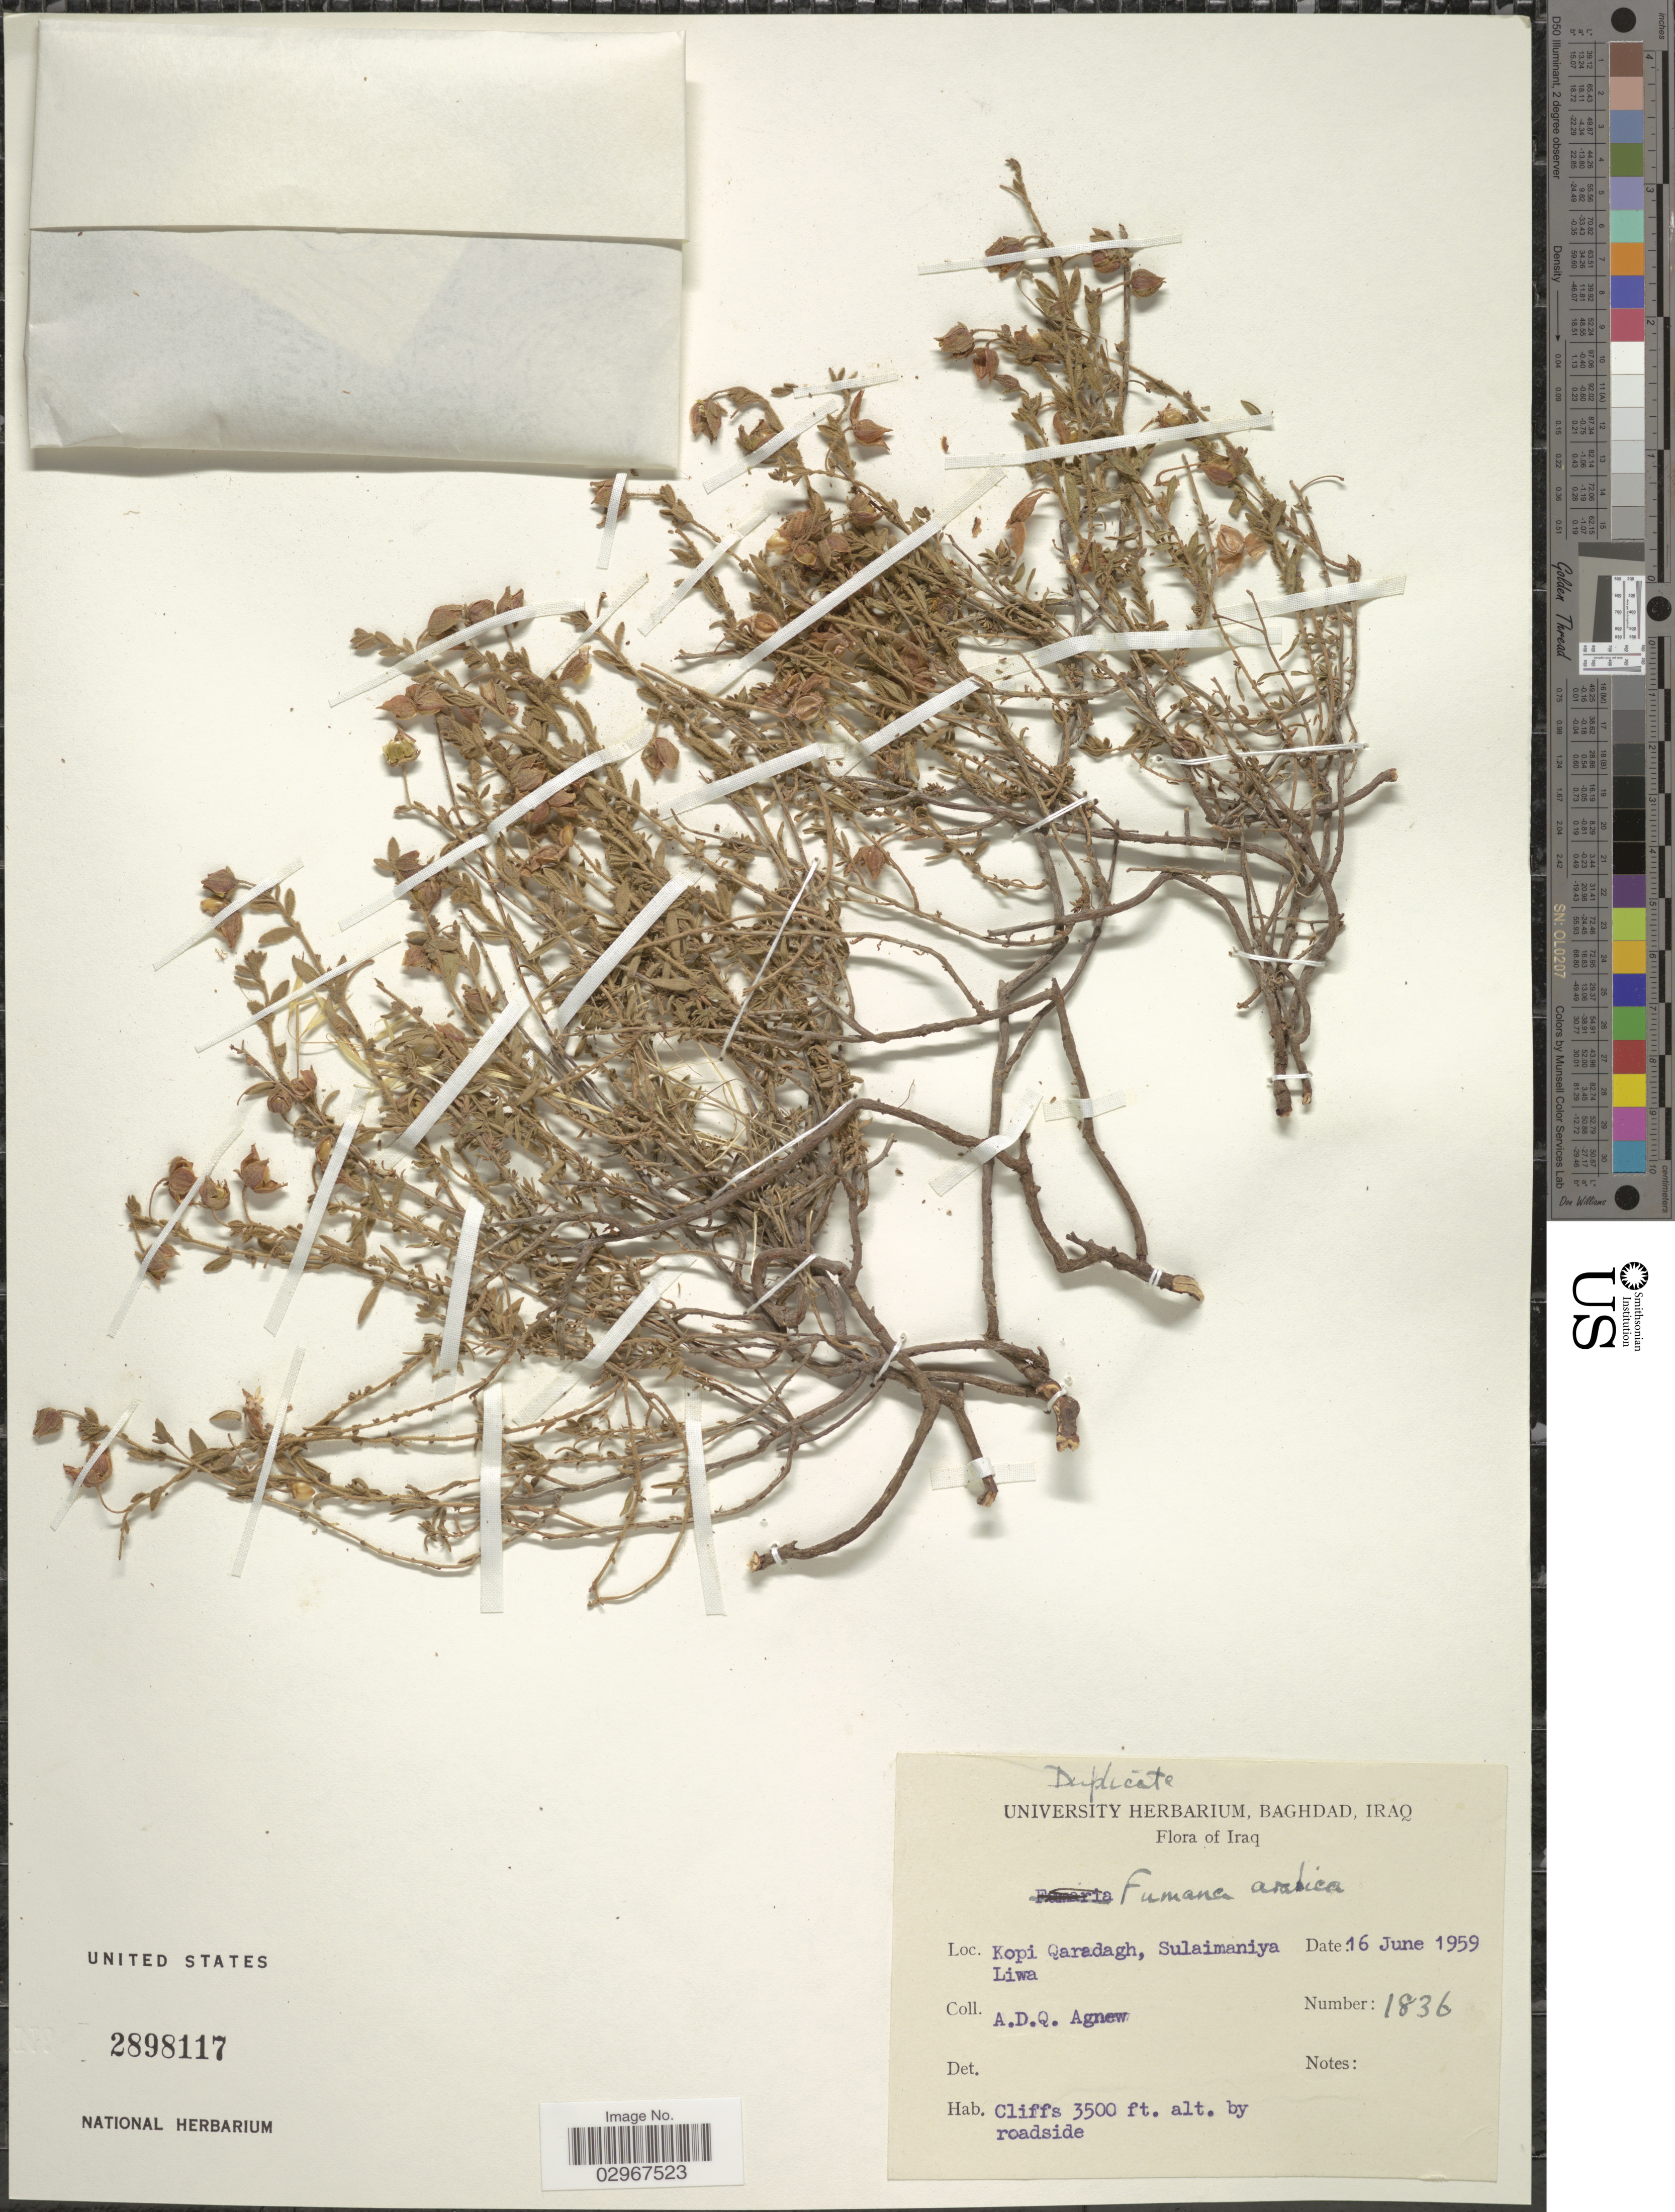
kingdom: Plantae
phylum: Tracheophyta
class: Magnoliopsida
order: Malvales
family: Cistaceae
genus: Fumana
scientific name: Fumana arabica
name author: (L.) Spach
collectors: A. D. Agnew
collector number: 1836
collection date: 1959-06-16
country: Iraq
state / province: As Sulaymānīyah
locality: Kopi Qaradagh, Sulaimaniya Liwa.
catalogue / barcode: US 2898117